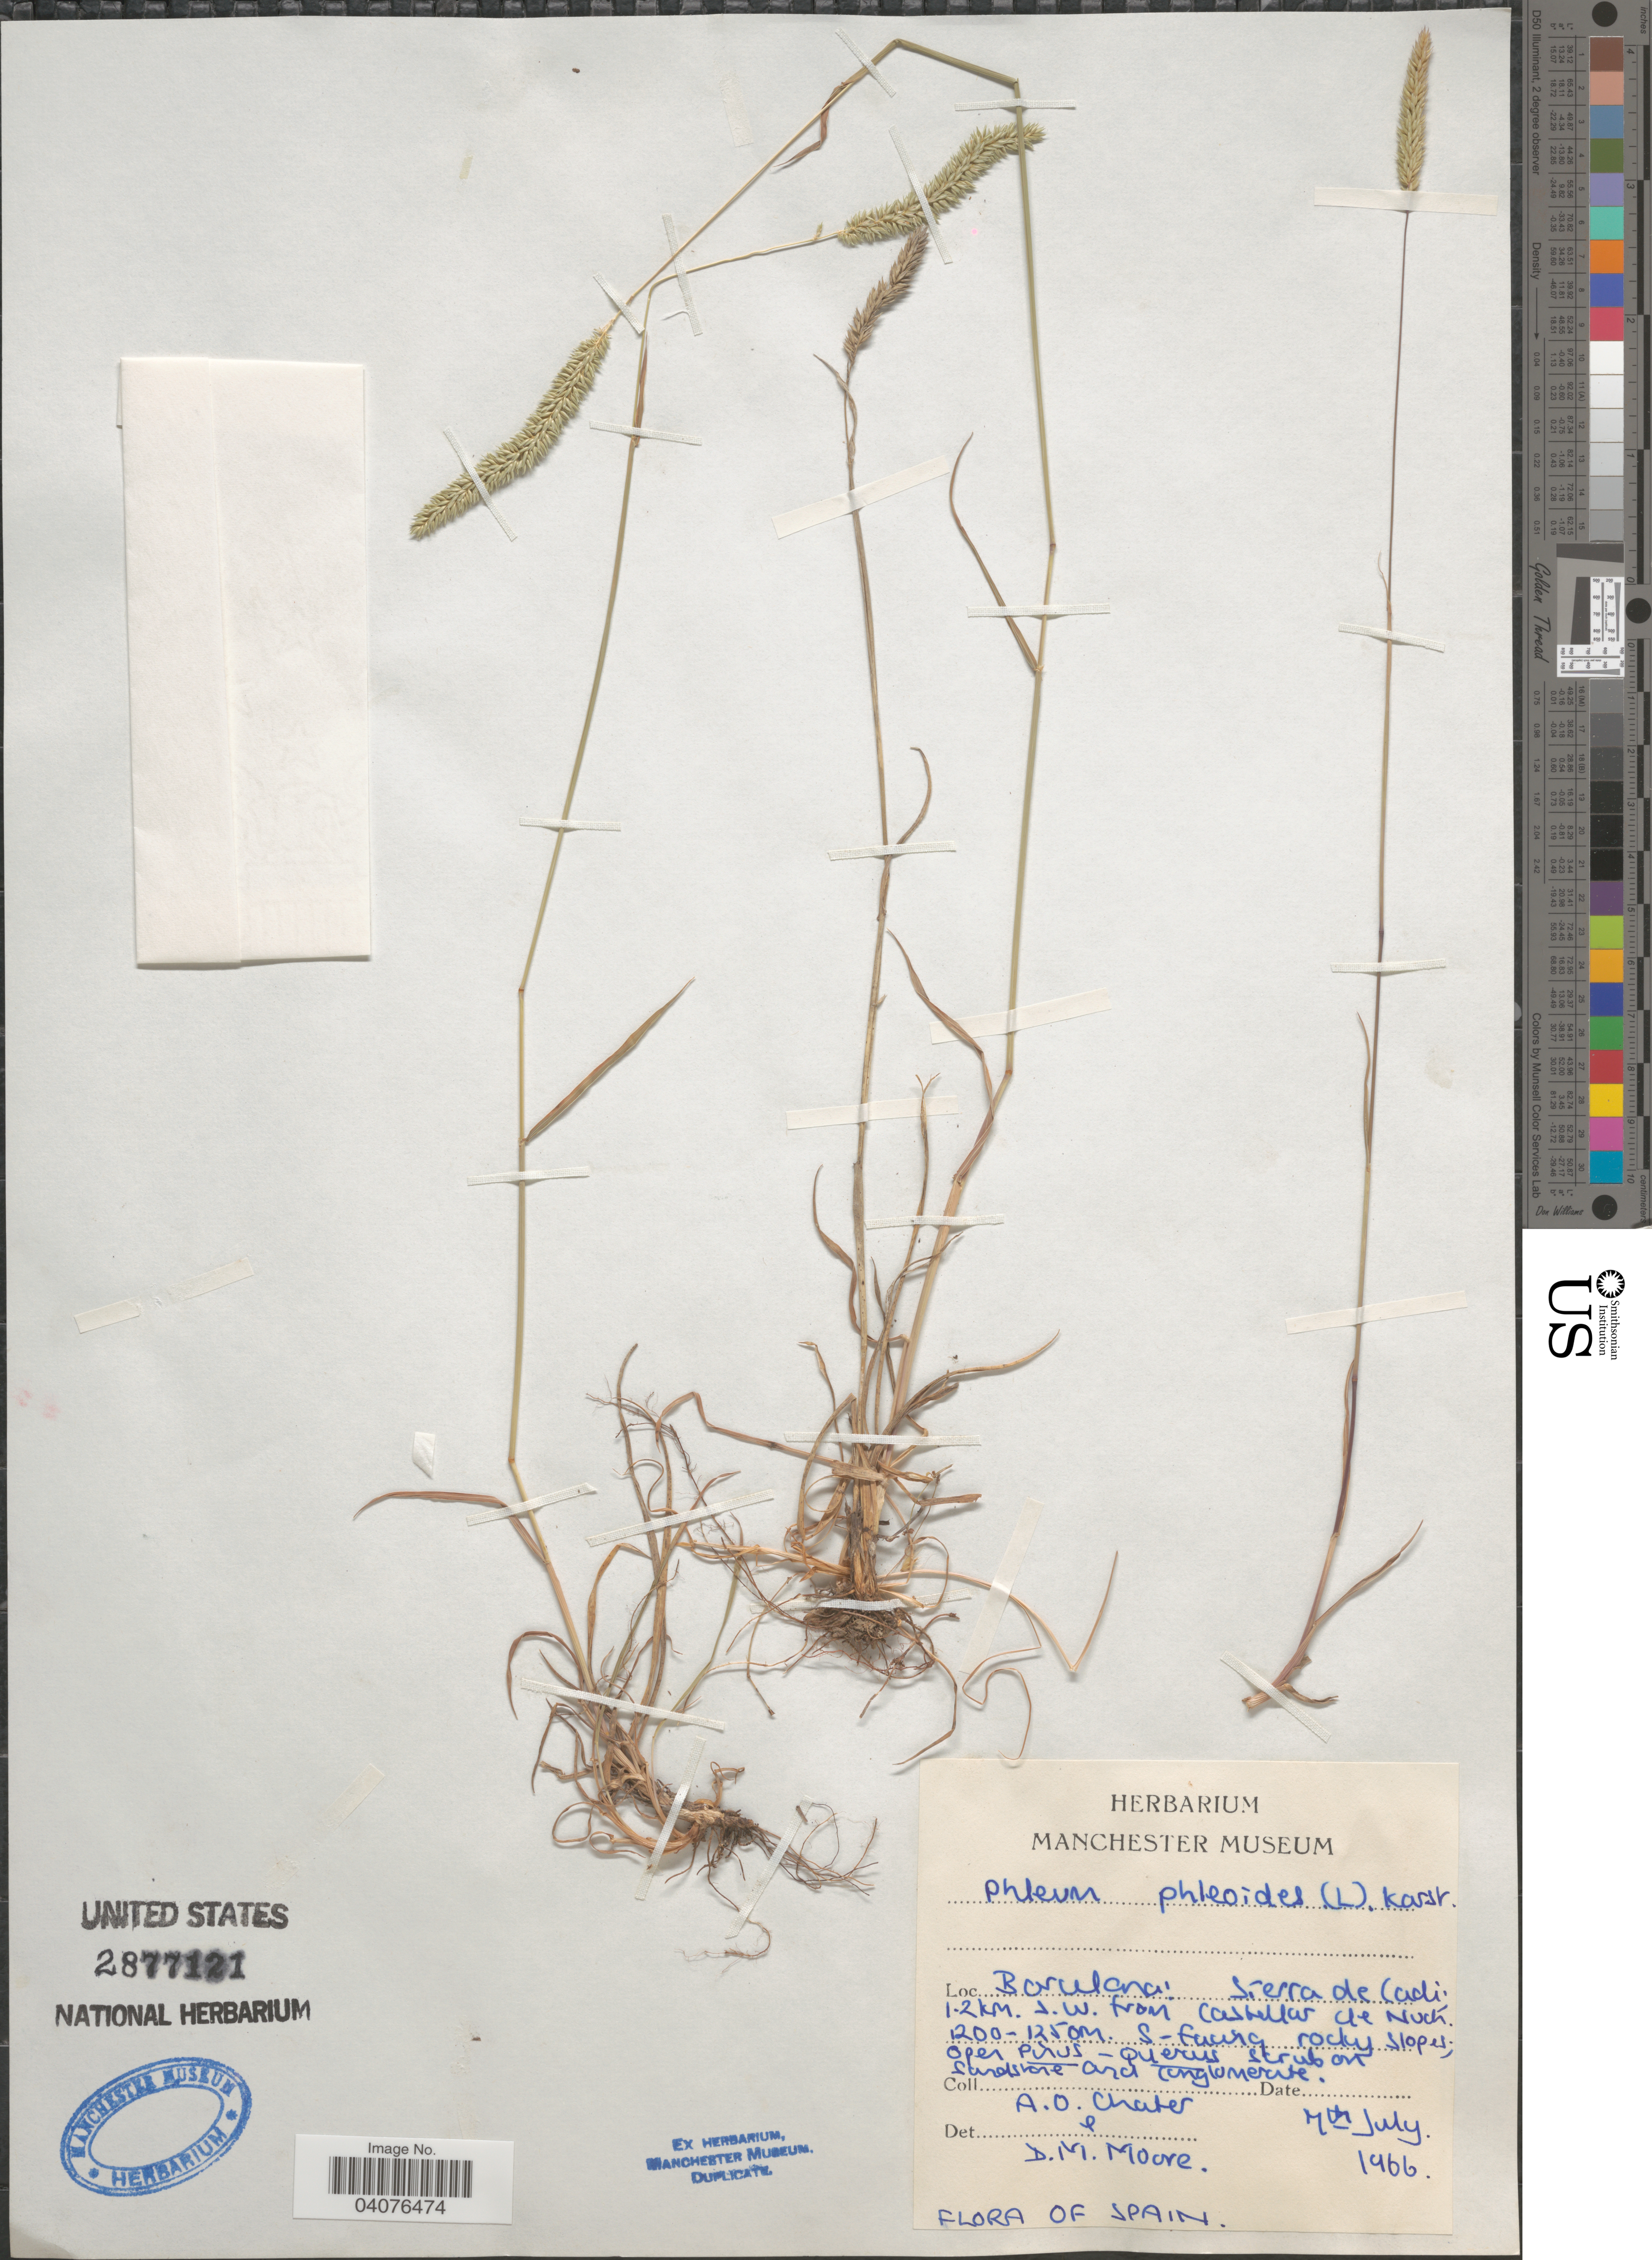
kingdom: Plantae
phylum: Tracheophyta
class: Liliopsida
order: Poales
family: Poaceae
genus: Phleum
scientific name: Phleum phleoides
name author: (L.) H. Karst.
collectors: A. O. Chater & D. Moore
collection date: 1966-07-07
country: Spain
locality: Barcelona. Sierra de Cadi. 1-2 km S.W. from Castellar de Nuch. S-facing rocky slopes.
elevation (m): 1200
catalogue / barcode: US 2877121